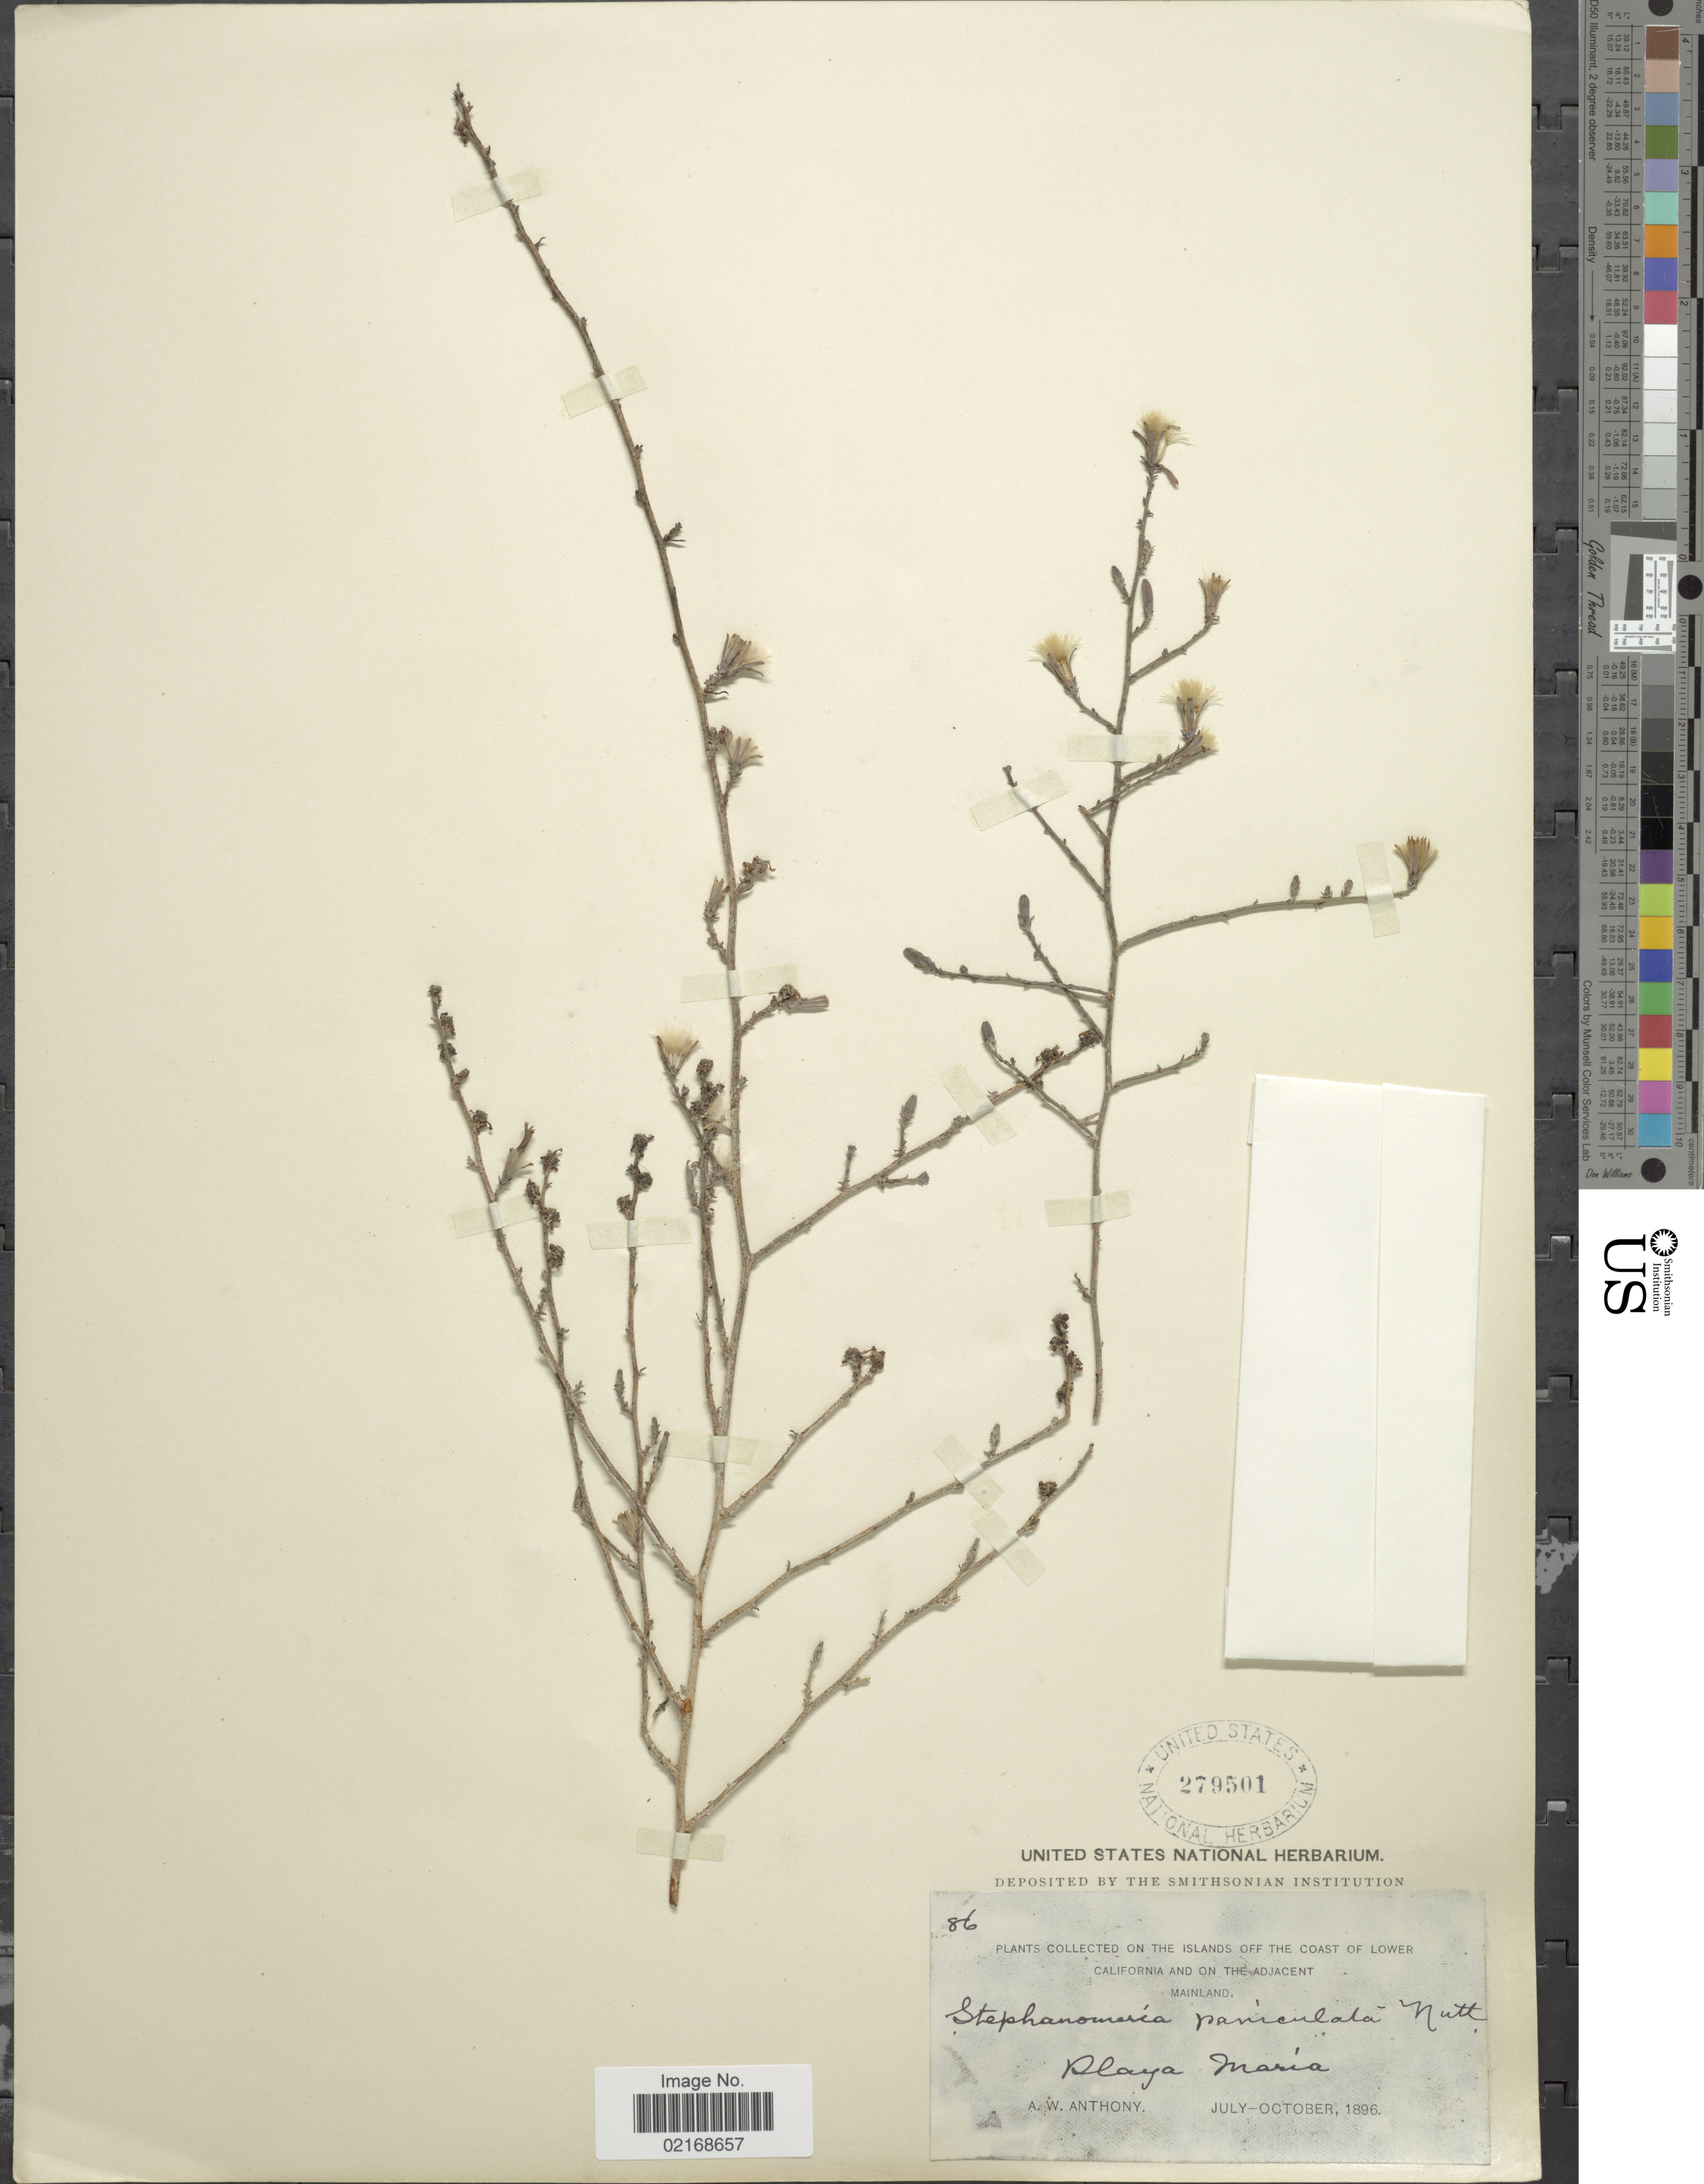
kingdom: Plantae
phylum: Tracheophyta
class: Magnoliopsida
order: Asterales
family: Asteraceae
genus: Stephanomeria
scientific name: Stephanomeria paniculata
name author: Nutt.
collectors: A. W. Anthony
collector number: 86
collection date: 1896-07/1896-10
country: Mexico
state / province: Baja California Sur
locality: On the Island off the Coast of Lower California and on the Adjacent, Playa Maria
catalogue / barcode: US 279501